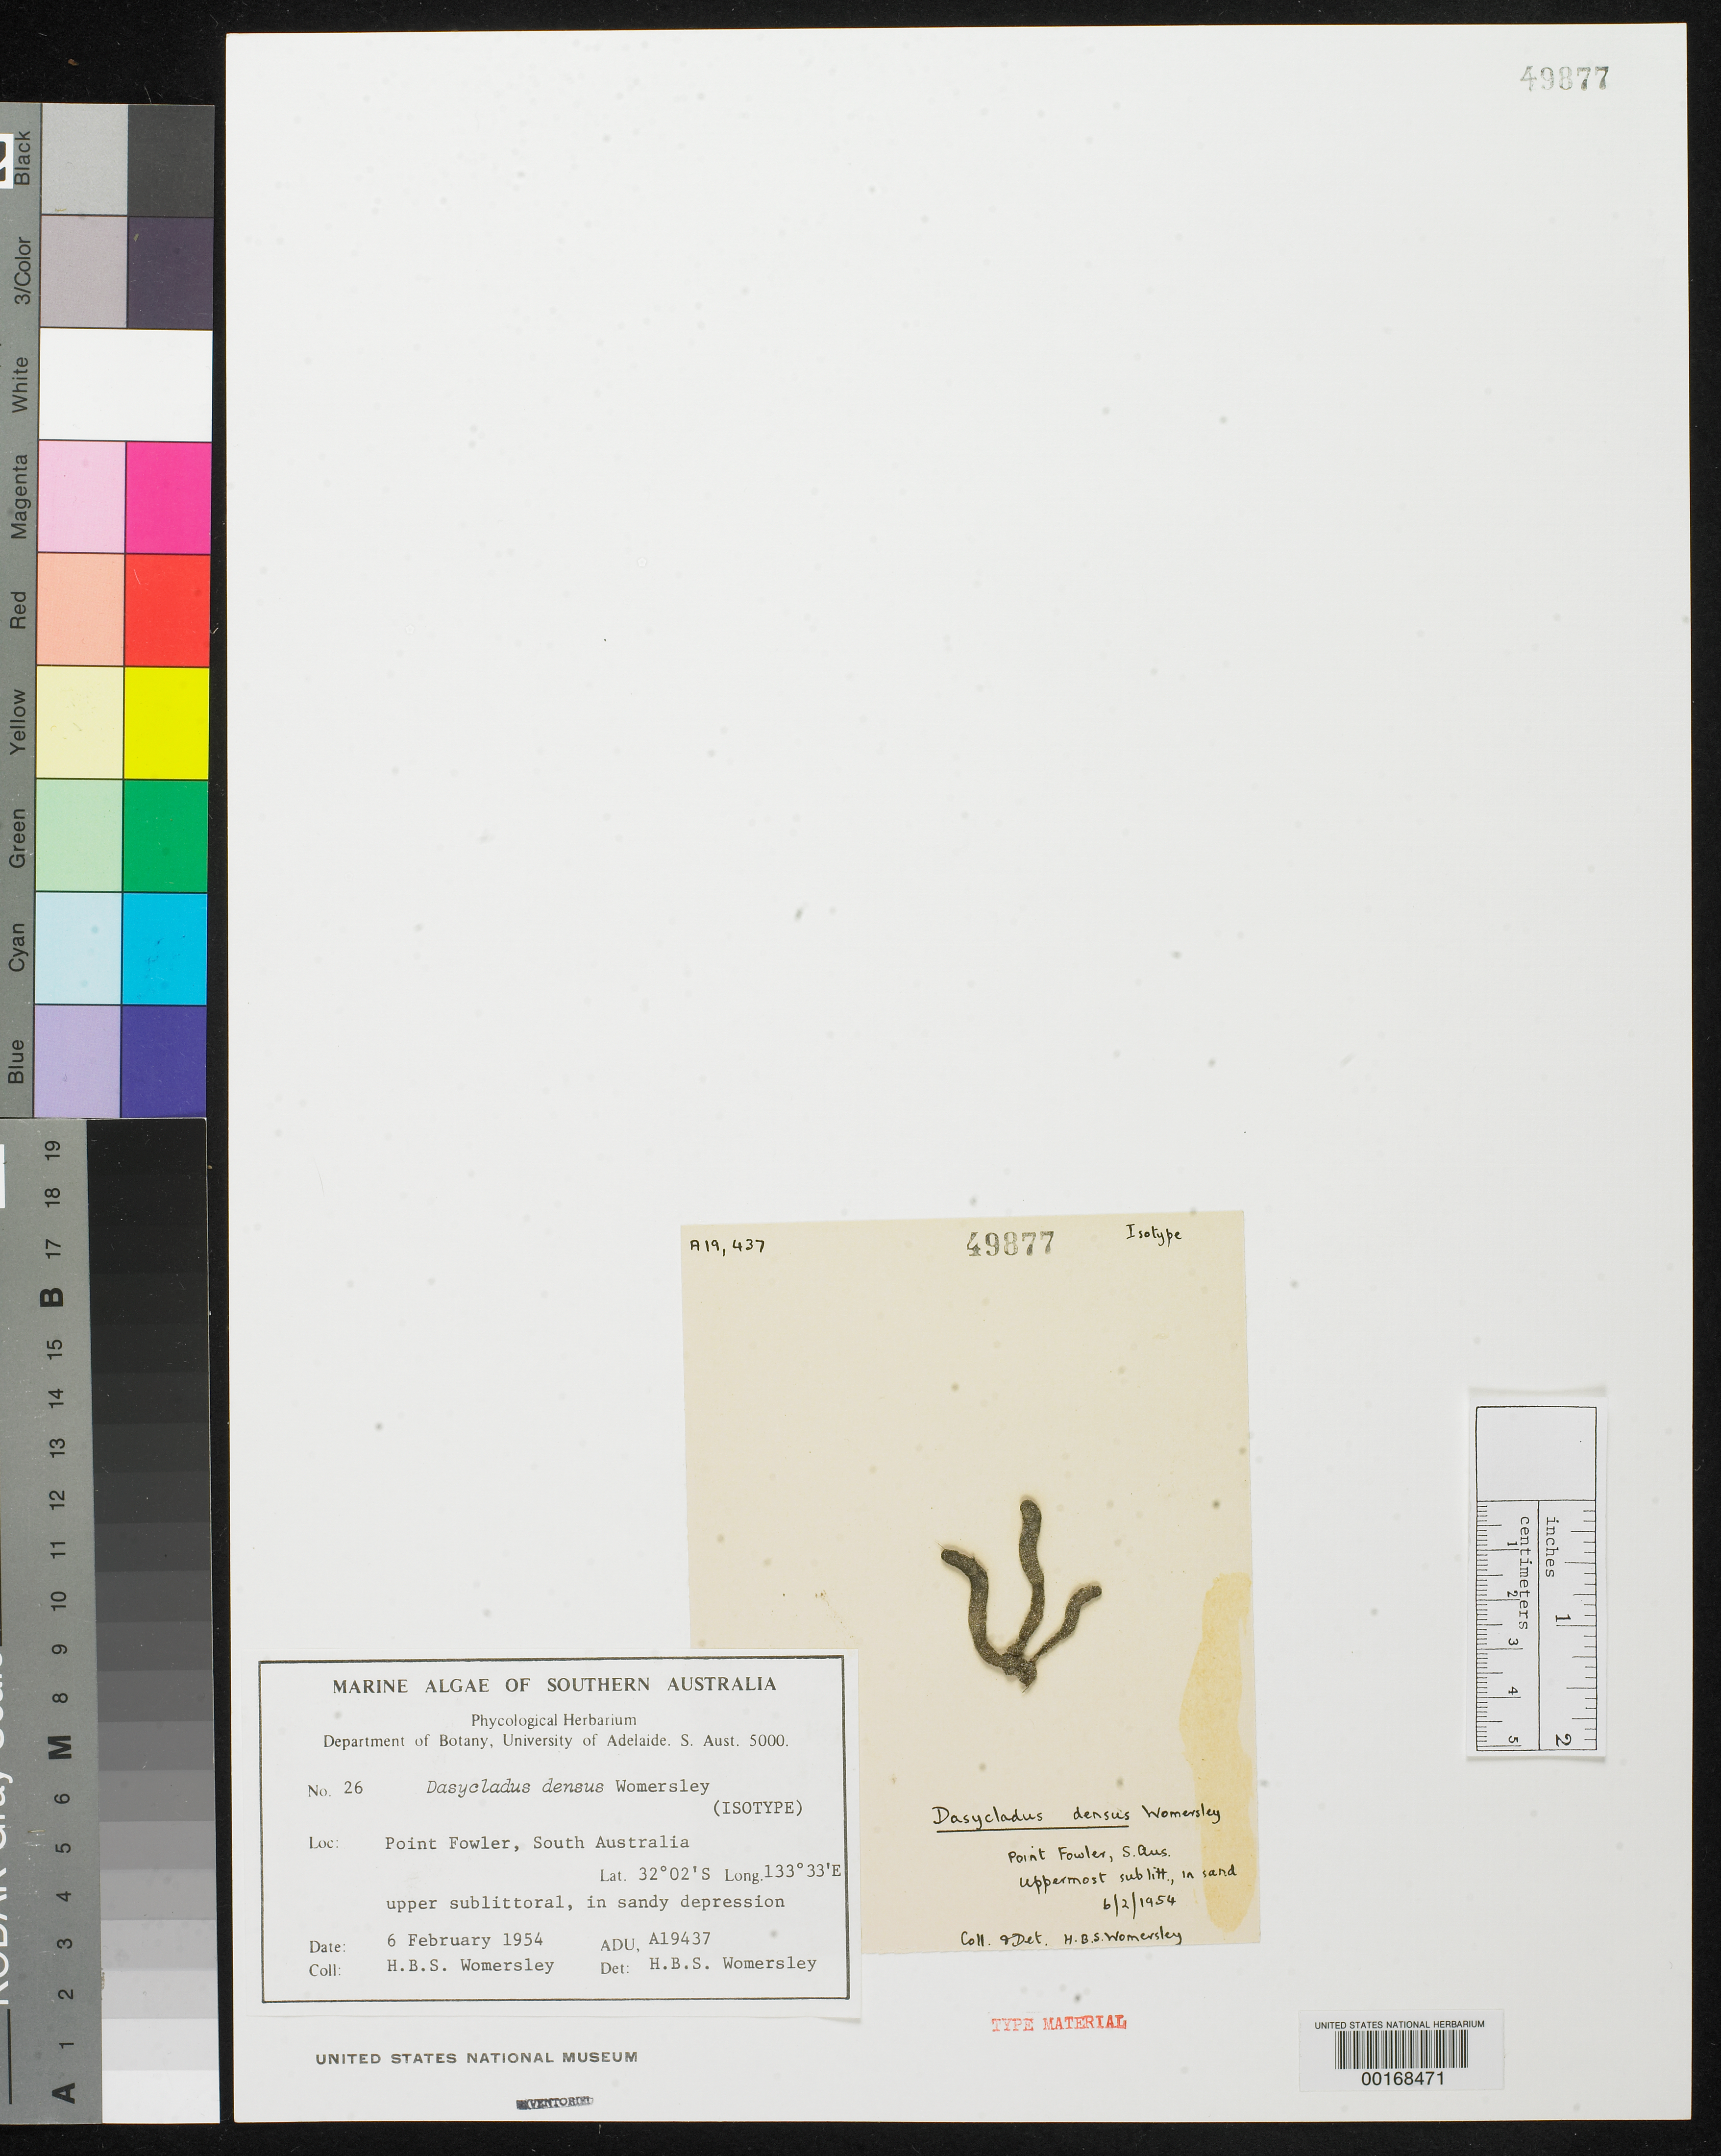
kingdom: Plantae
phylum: Chlorophyta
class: Ulvophyceae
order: Dasycladales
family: Dasycladaceae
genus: Dasycladus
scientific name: Dasycladus densus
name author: Womersley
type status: Isotype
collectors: H. B. S. Womersley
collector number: ADU A19437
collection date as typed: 06 Feb 1954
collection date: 1954-02-06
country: Australia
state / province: South Australia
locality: Point Fowler.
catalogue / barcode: US 49877